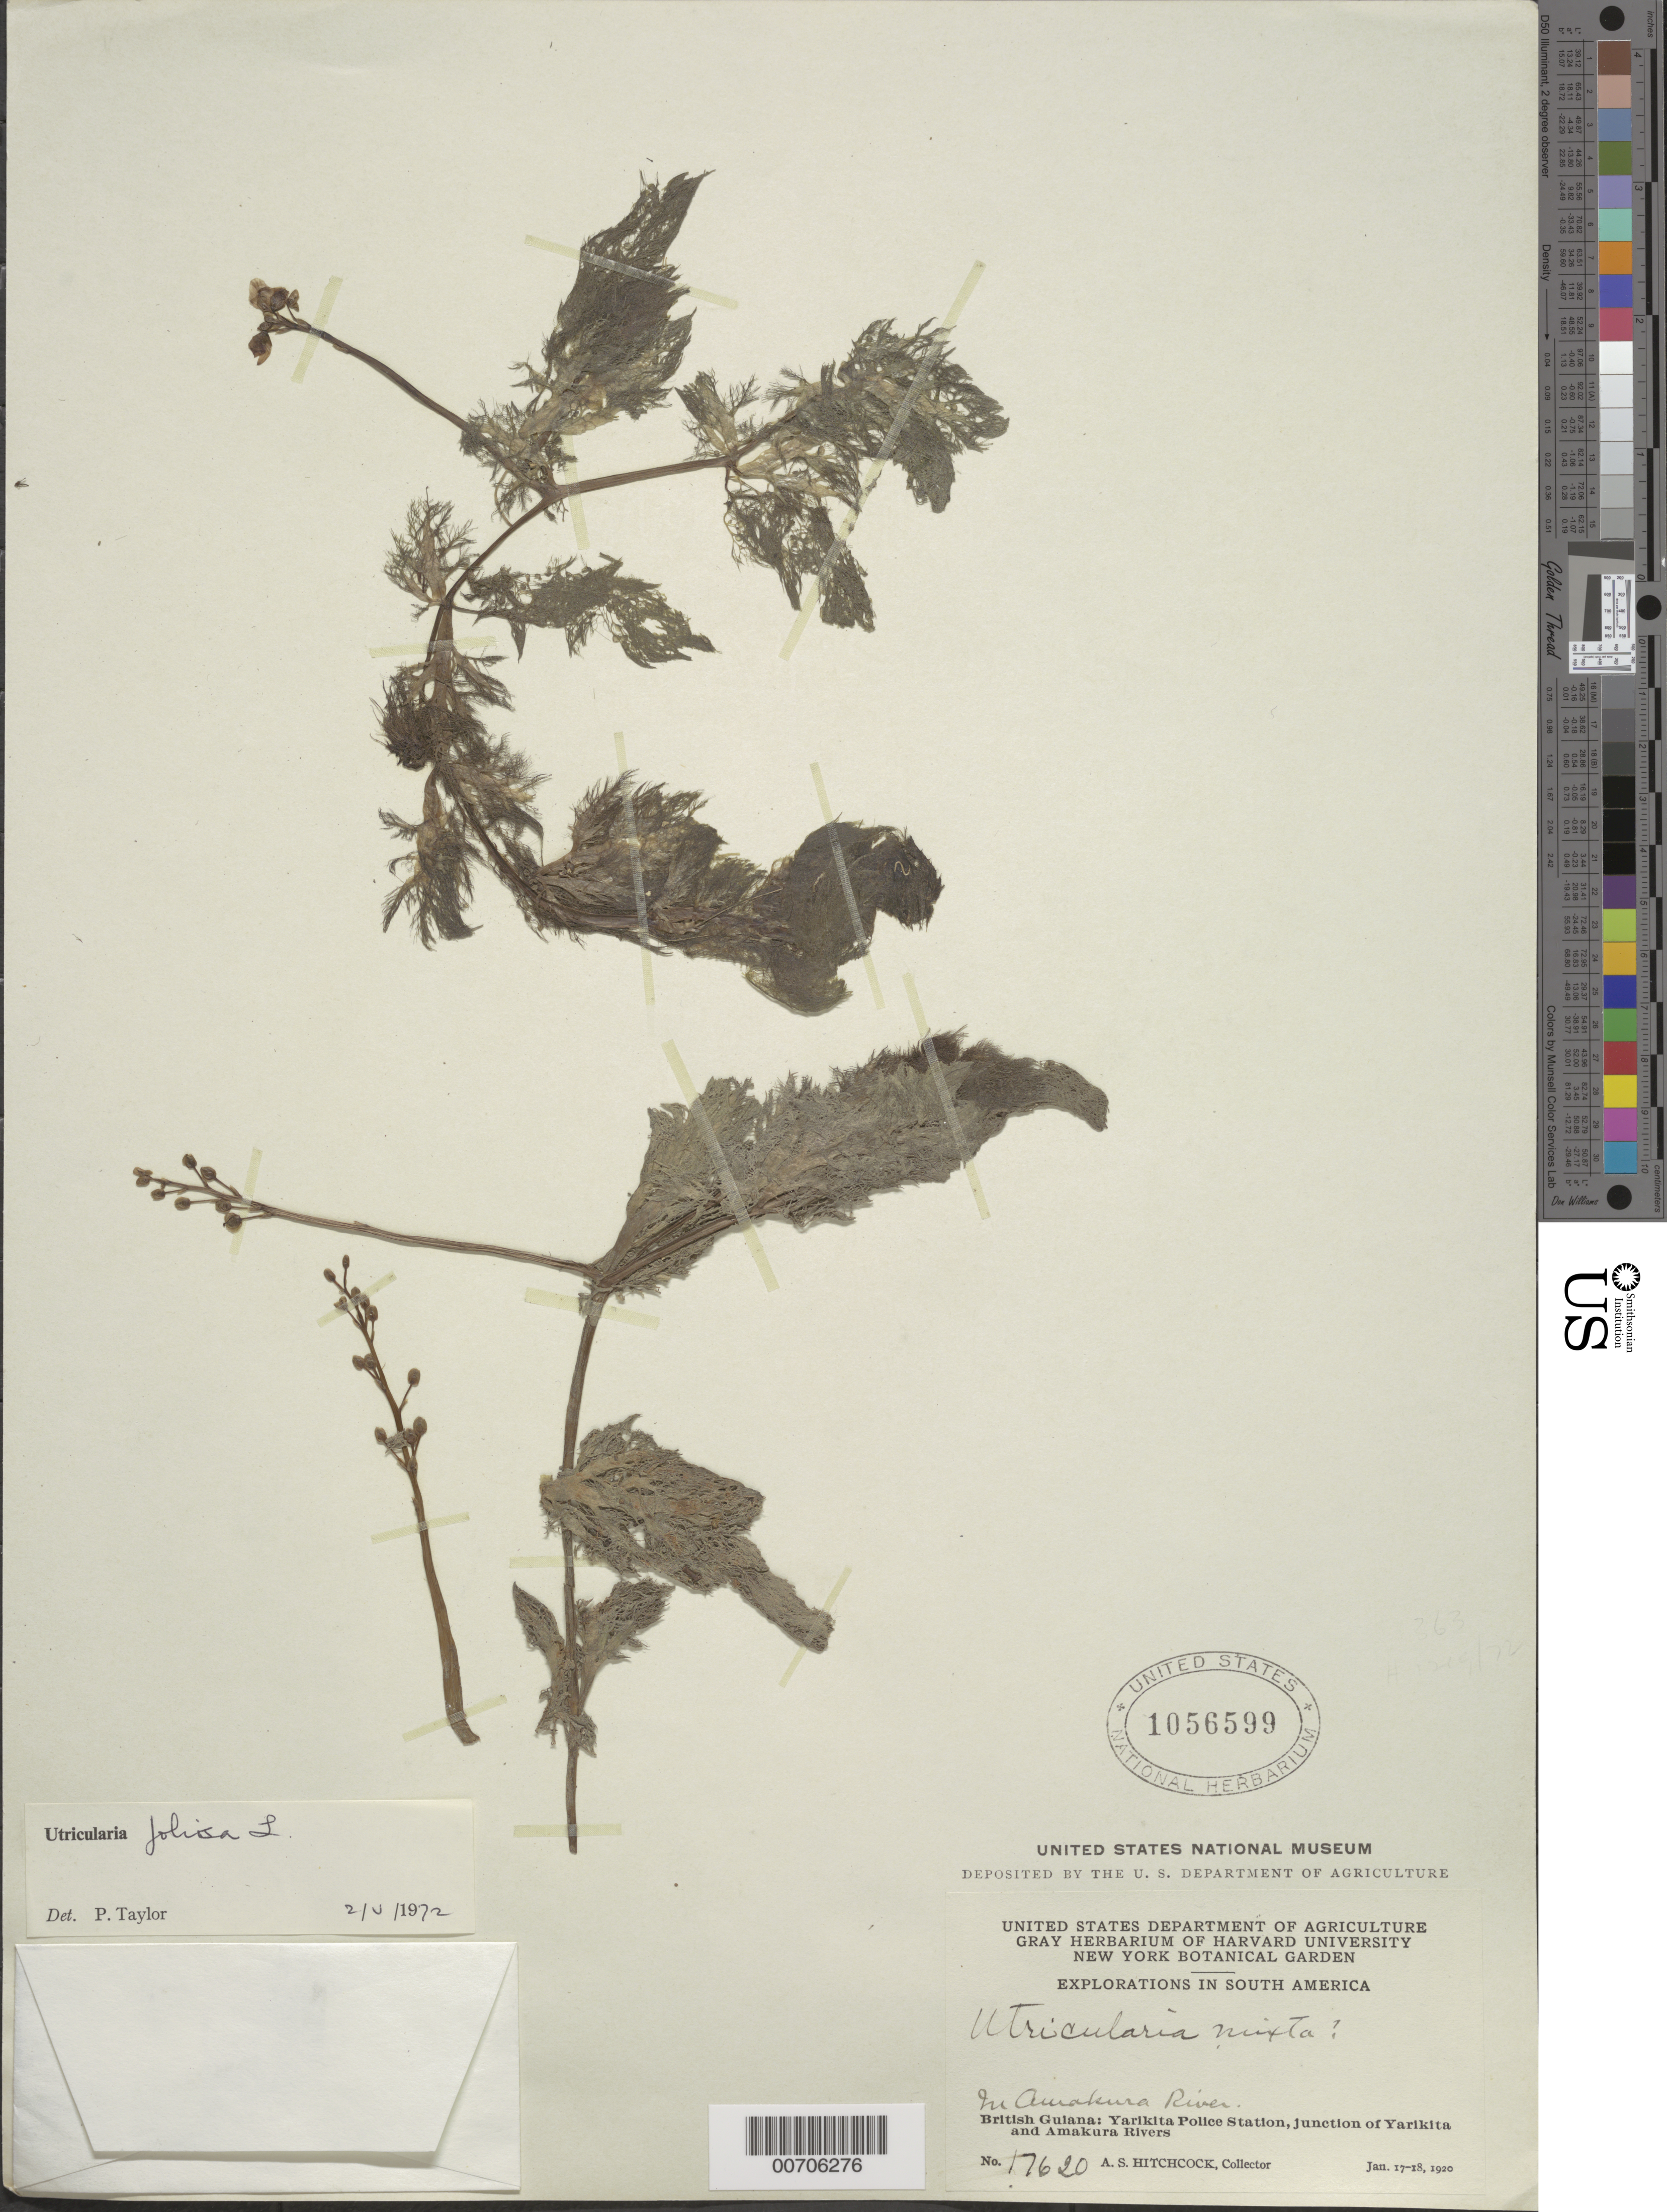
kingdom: Plantae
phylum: Tracheophyta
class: Magnoliopsida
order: Lamiales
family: Lentibulariaceae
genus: Utricularia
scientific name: Utricularia foliosa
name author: L.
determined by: Taylor, P.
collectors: A. S. Hitchcock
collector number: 17620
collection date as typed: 17-Jan-20 to 18-Jan-20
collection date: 1920-01-17/1920-01-18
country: Guyana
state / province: Barima-Waini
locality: Yarikita Police Sta., junct. of Yarikita & Amakura Rivers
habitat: In Amakura R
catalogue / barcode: US 1056599